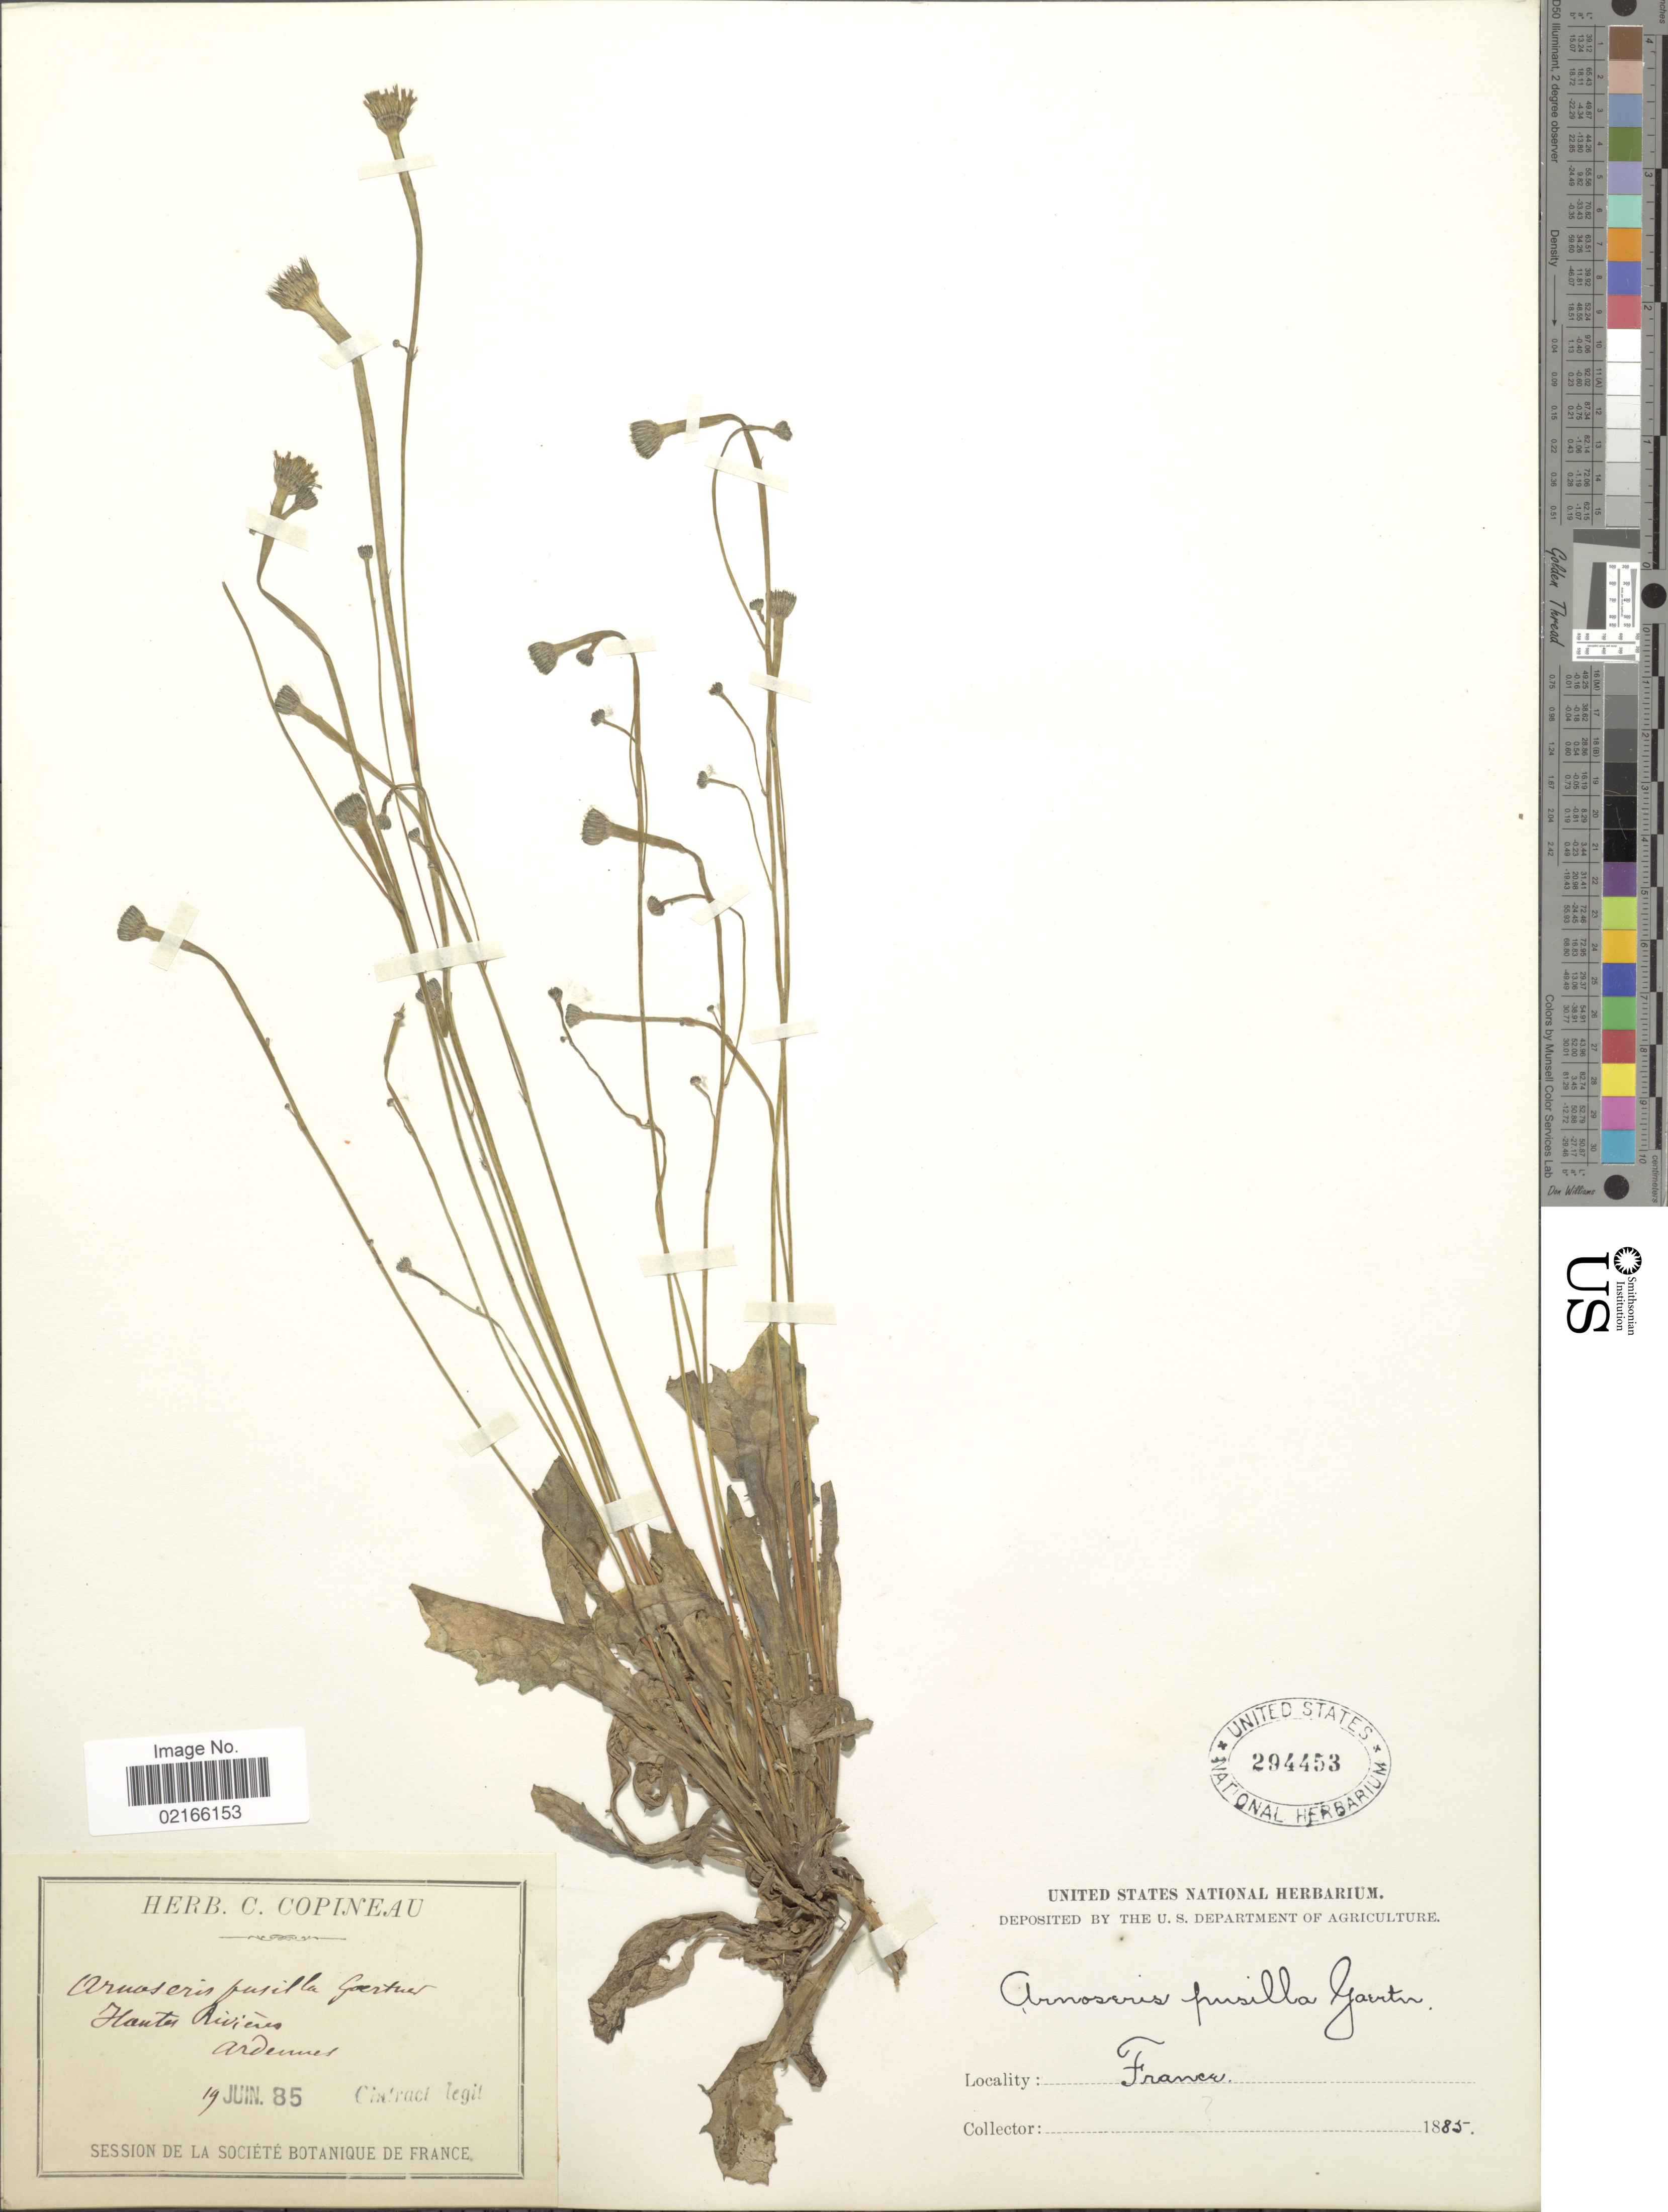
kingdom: Plantae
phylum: Tracheophyta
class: Magnoliopsida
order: Asterales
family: Asteraceae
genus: Arnoseris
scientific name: Arnoseris minima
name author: (L.) Schweigg. & Körte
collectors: Cintract, --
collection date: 1885-06-19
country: France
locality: Hautes-Rivières, Ardennes.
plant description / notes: Corrected "Hantes Riviéres ardemes" to "Hautes-Rivières, Ardennes."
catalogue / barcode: US 294453